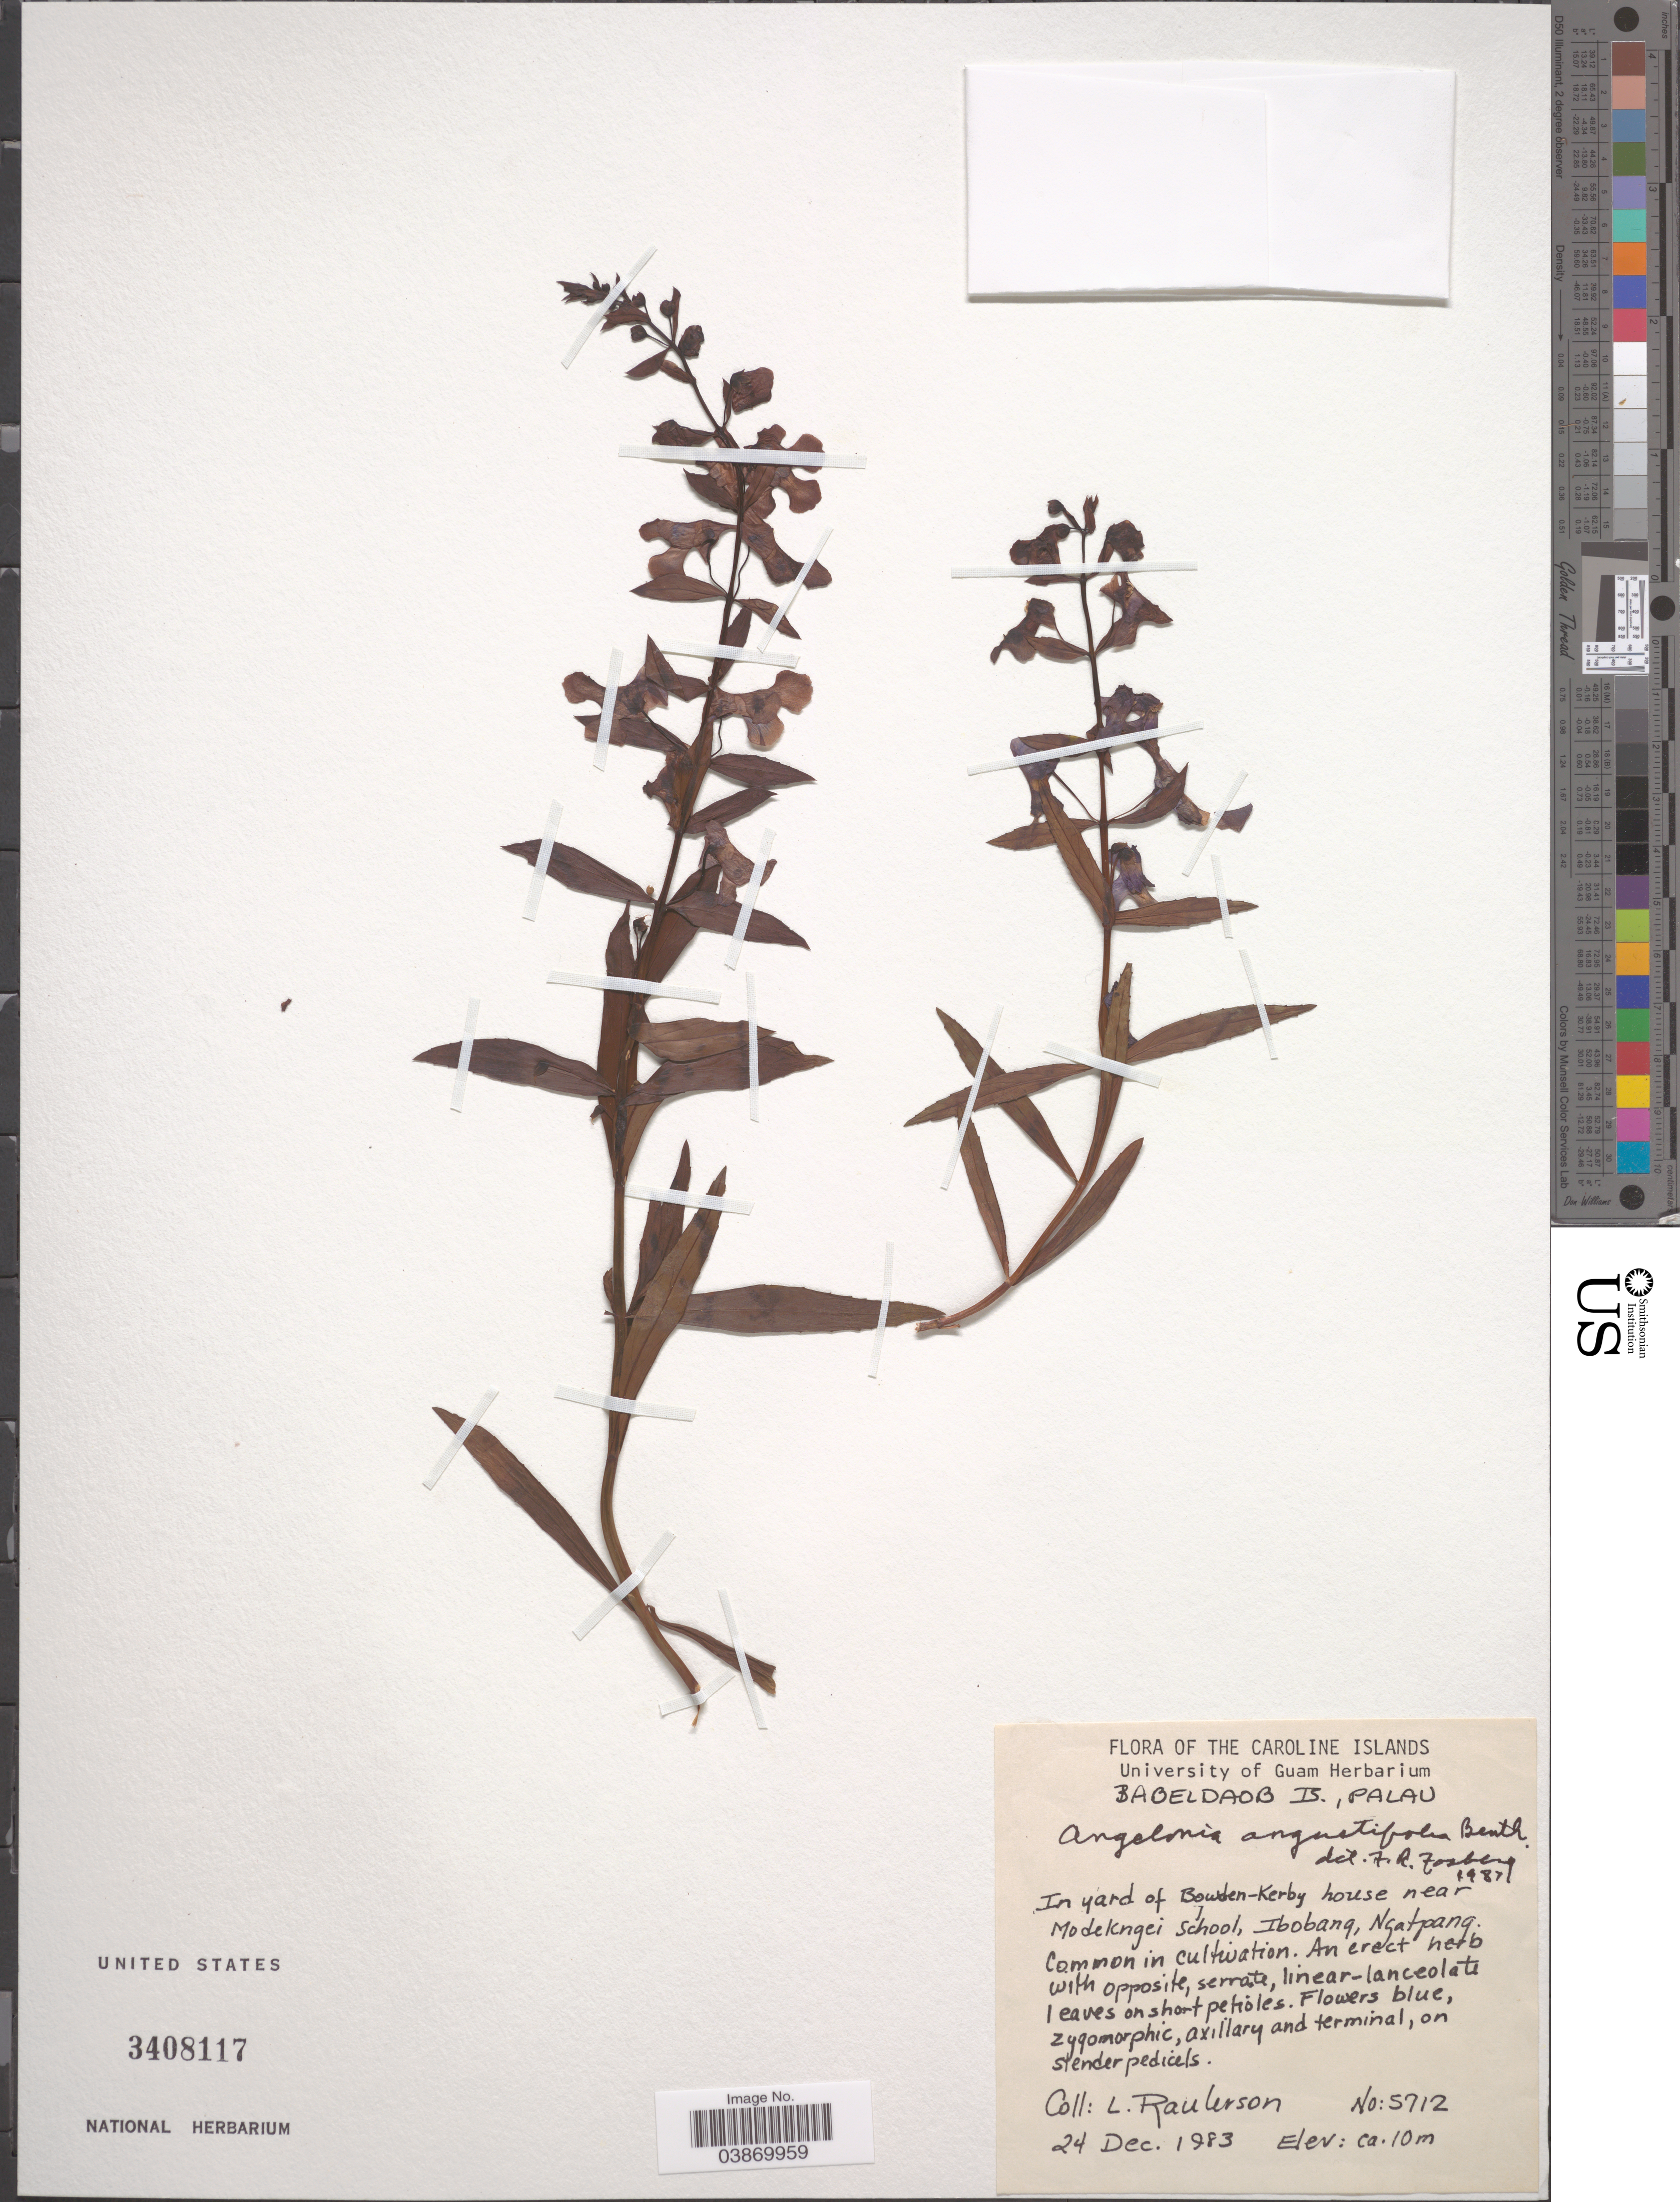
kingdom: Plantae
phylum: Tracheophyta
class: Magnoliopsida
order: Lamiales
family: Plantaginaceae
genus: Angelonia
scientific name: Angelonia angustifolia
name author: Benth.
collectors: L. Raulerson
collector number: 5712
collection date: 1983-12-24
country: Palau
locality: The Caroline Islands. Babeldaob Is., Palau. In yard of Bowden-Kerby house near Modekngei School, Ibobang, Ngatpang.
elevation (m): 10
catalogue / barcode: US 3408117